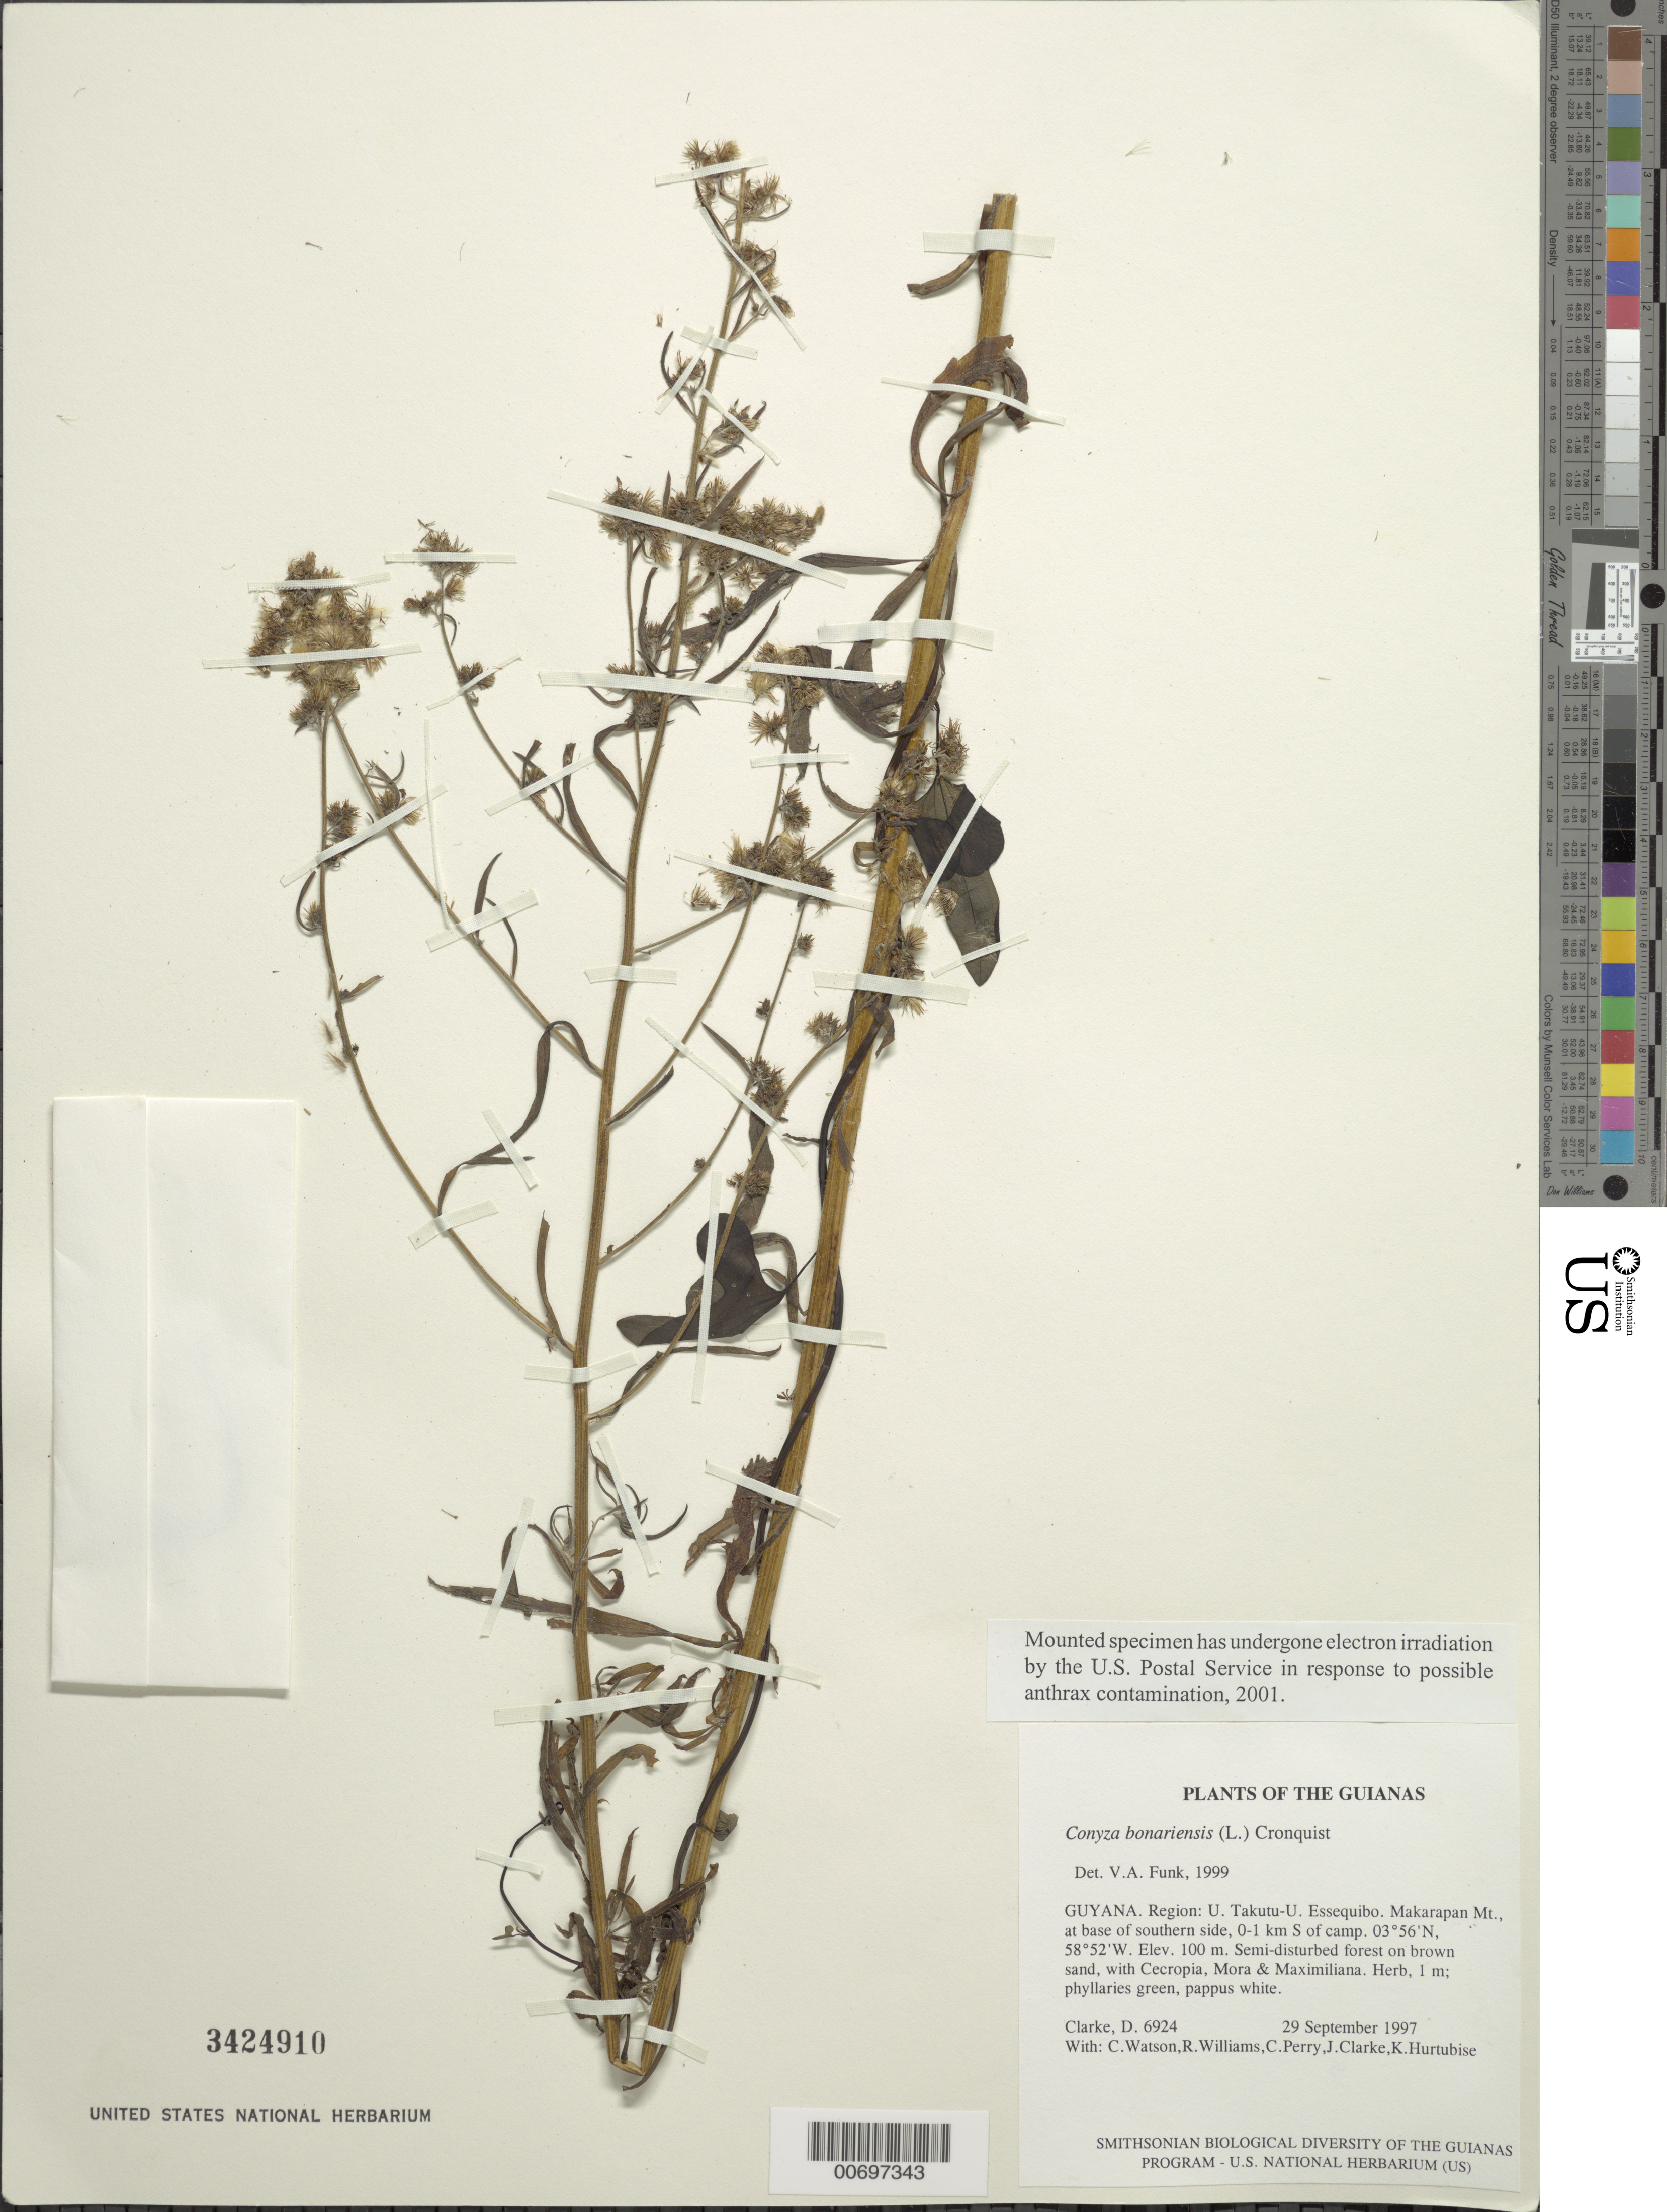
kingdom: Plantae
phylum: Tracheophyta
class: Magnoliopsida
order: Asterales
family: Asteraceae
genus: Conyza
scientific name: Conyza bonariensis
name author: (L.) Cronq.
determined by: Funk, Vicki A., (BOT), Smithsonian Institution - National Museum of Natural History (UNITED STATES)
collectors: H. D. Clarke, C. Watson, R. Williams, C. Perry, J. Clarke & K. Hurtubise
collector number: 6924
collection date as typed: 29 September 1997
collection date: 1997-09-29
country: Guyana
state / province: U. Takutu-U. Essequibo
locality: Makarapan Mt., at base of southern side, 0-1 km S of camp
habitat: Semi-disturbed forest on brown sand, with Cecropia, Mora & Maximiliana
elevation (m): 100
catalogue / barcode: US 3424910